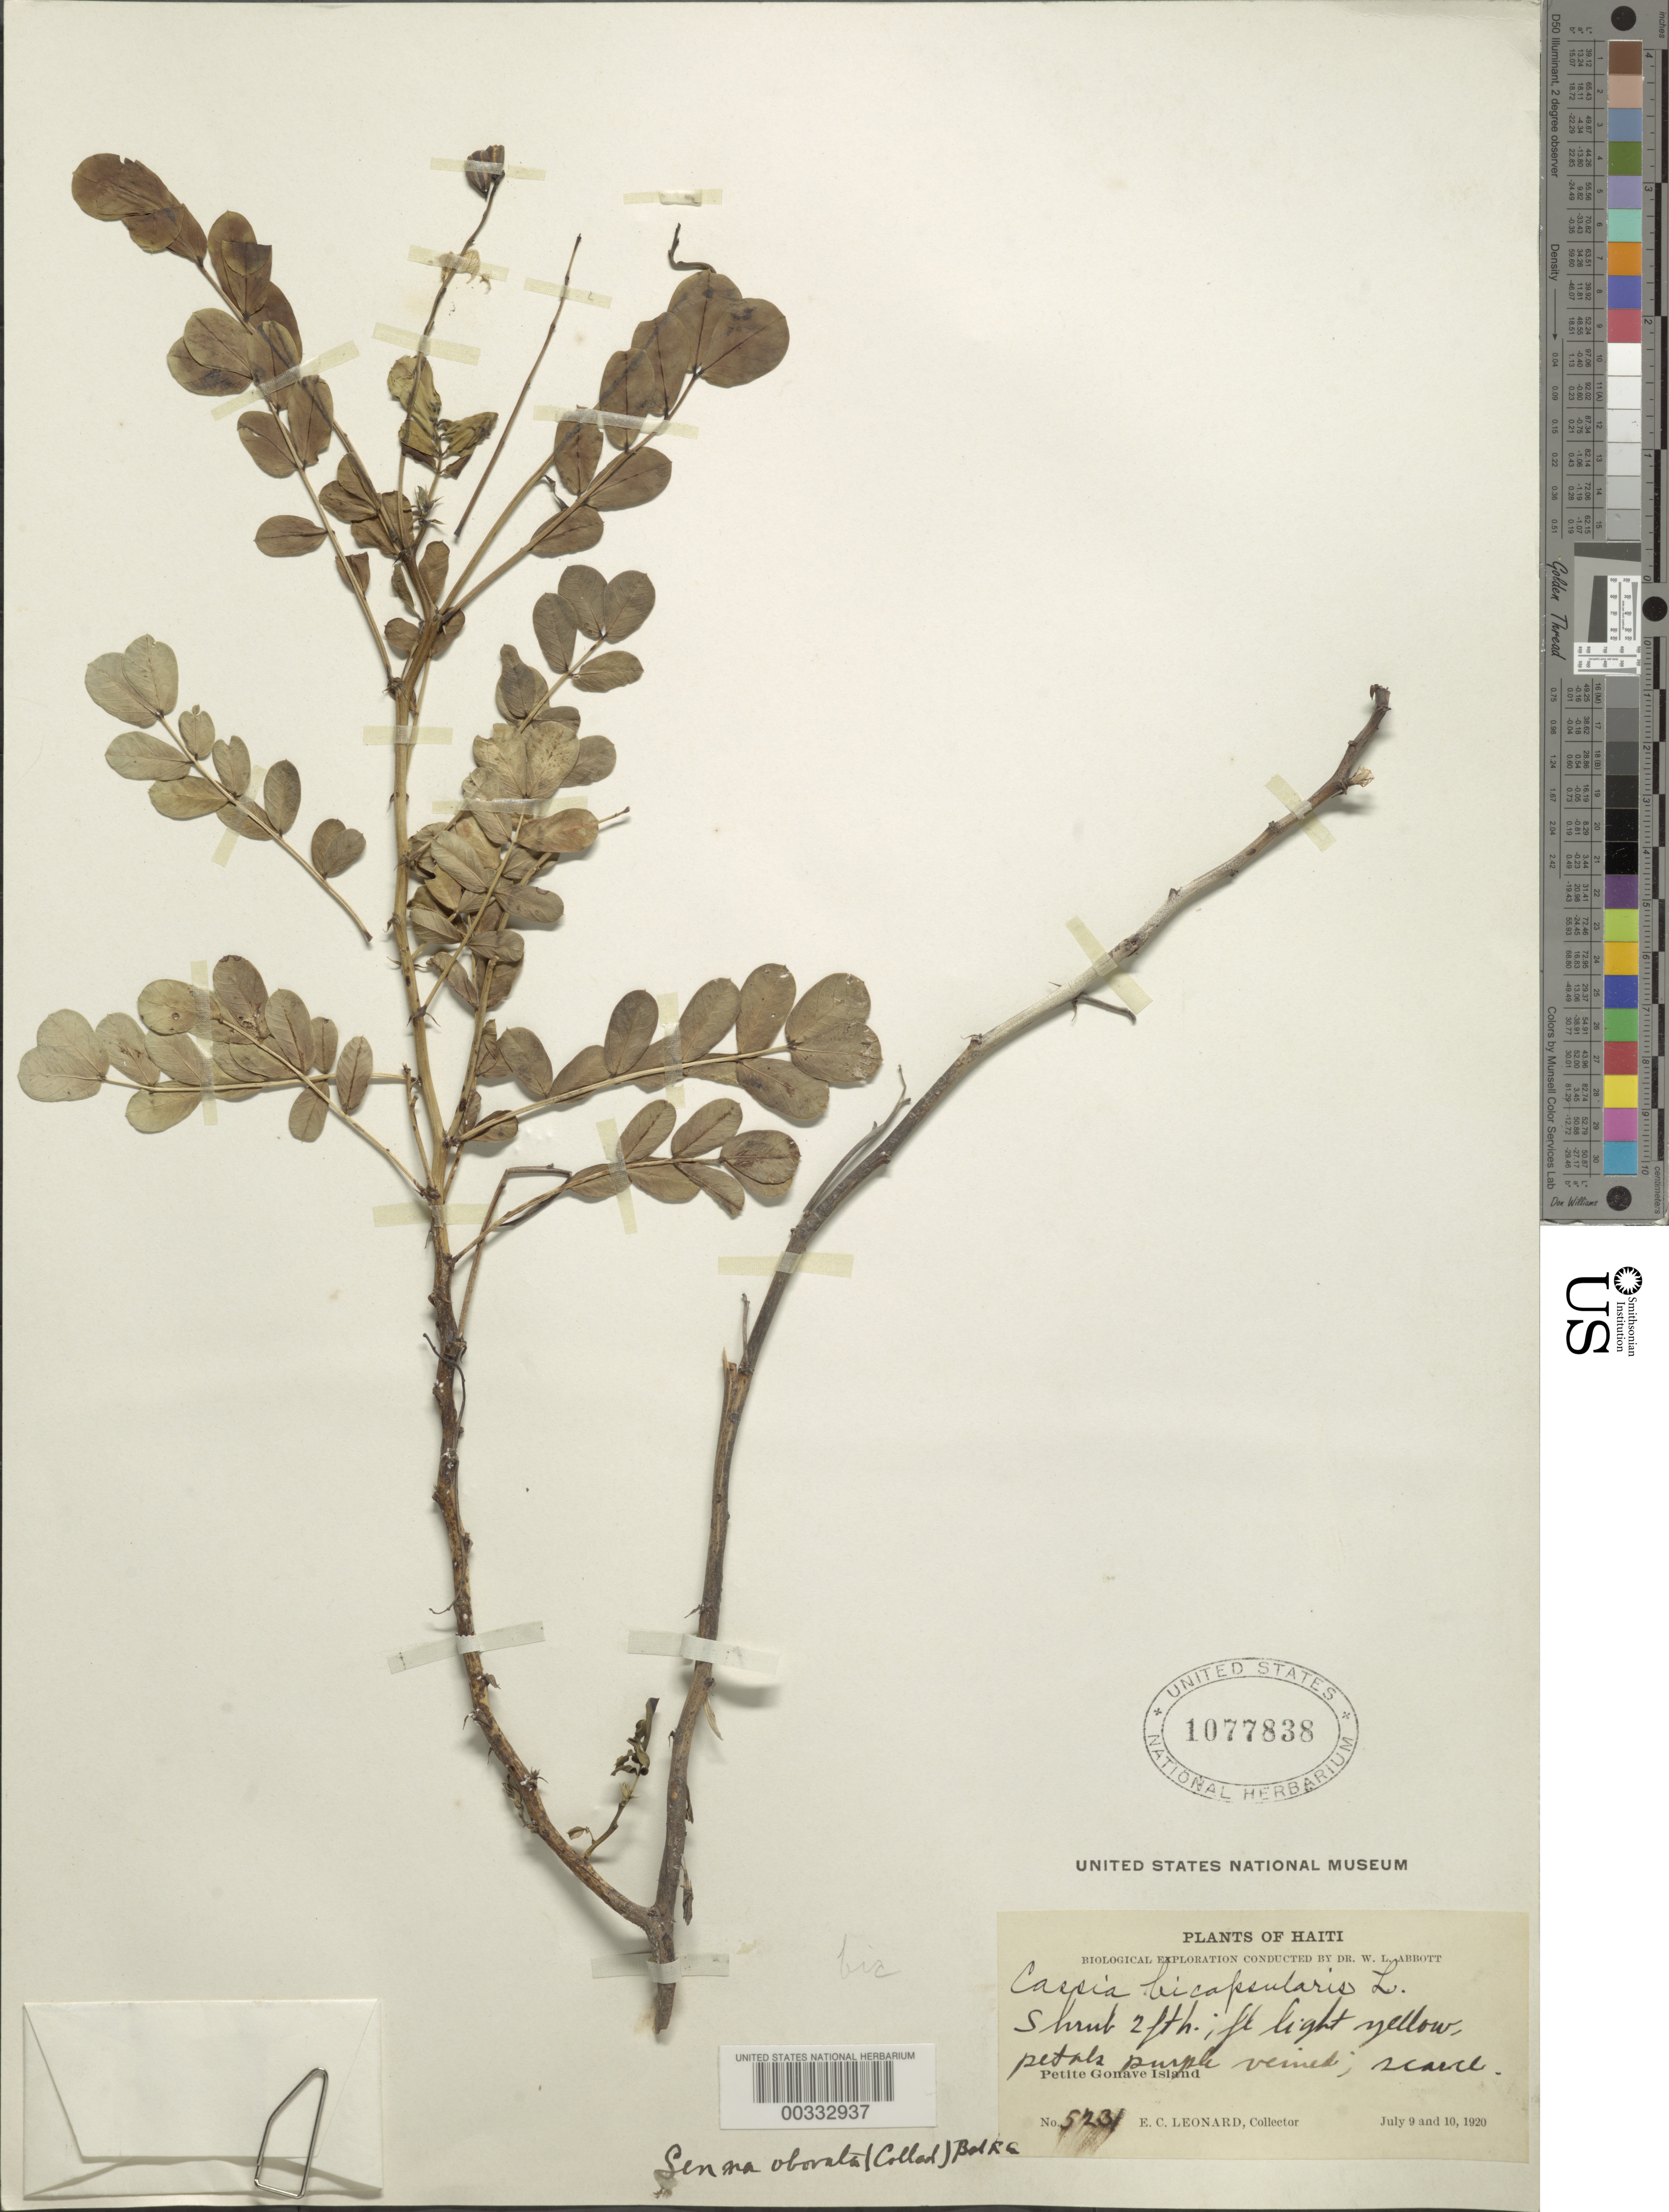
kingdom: Plantae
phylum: Tracheophyta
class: Magnoliopsida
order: Fabales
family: Fabaceae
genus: Senna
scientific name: Senna italica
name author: Mill.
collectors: E. C. Leonard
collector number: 5231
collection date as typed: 09 Jul 1920 to 10 Jul 1920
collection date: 1920-07-09/1920-07-10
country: Haiti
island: Hispaniola Island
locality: Petite gonave island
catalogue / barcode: US 1077838